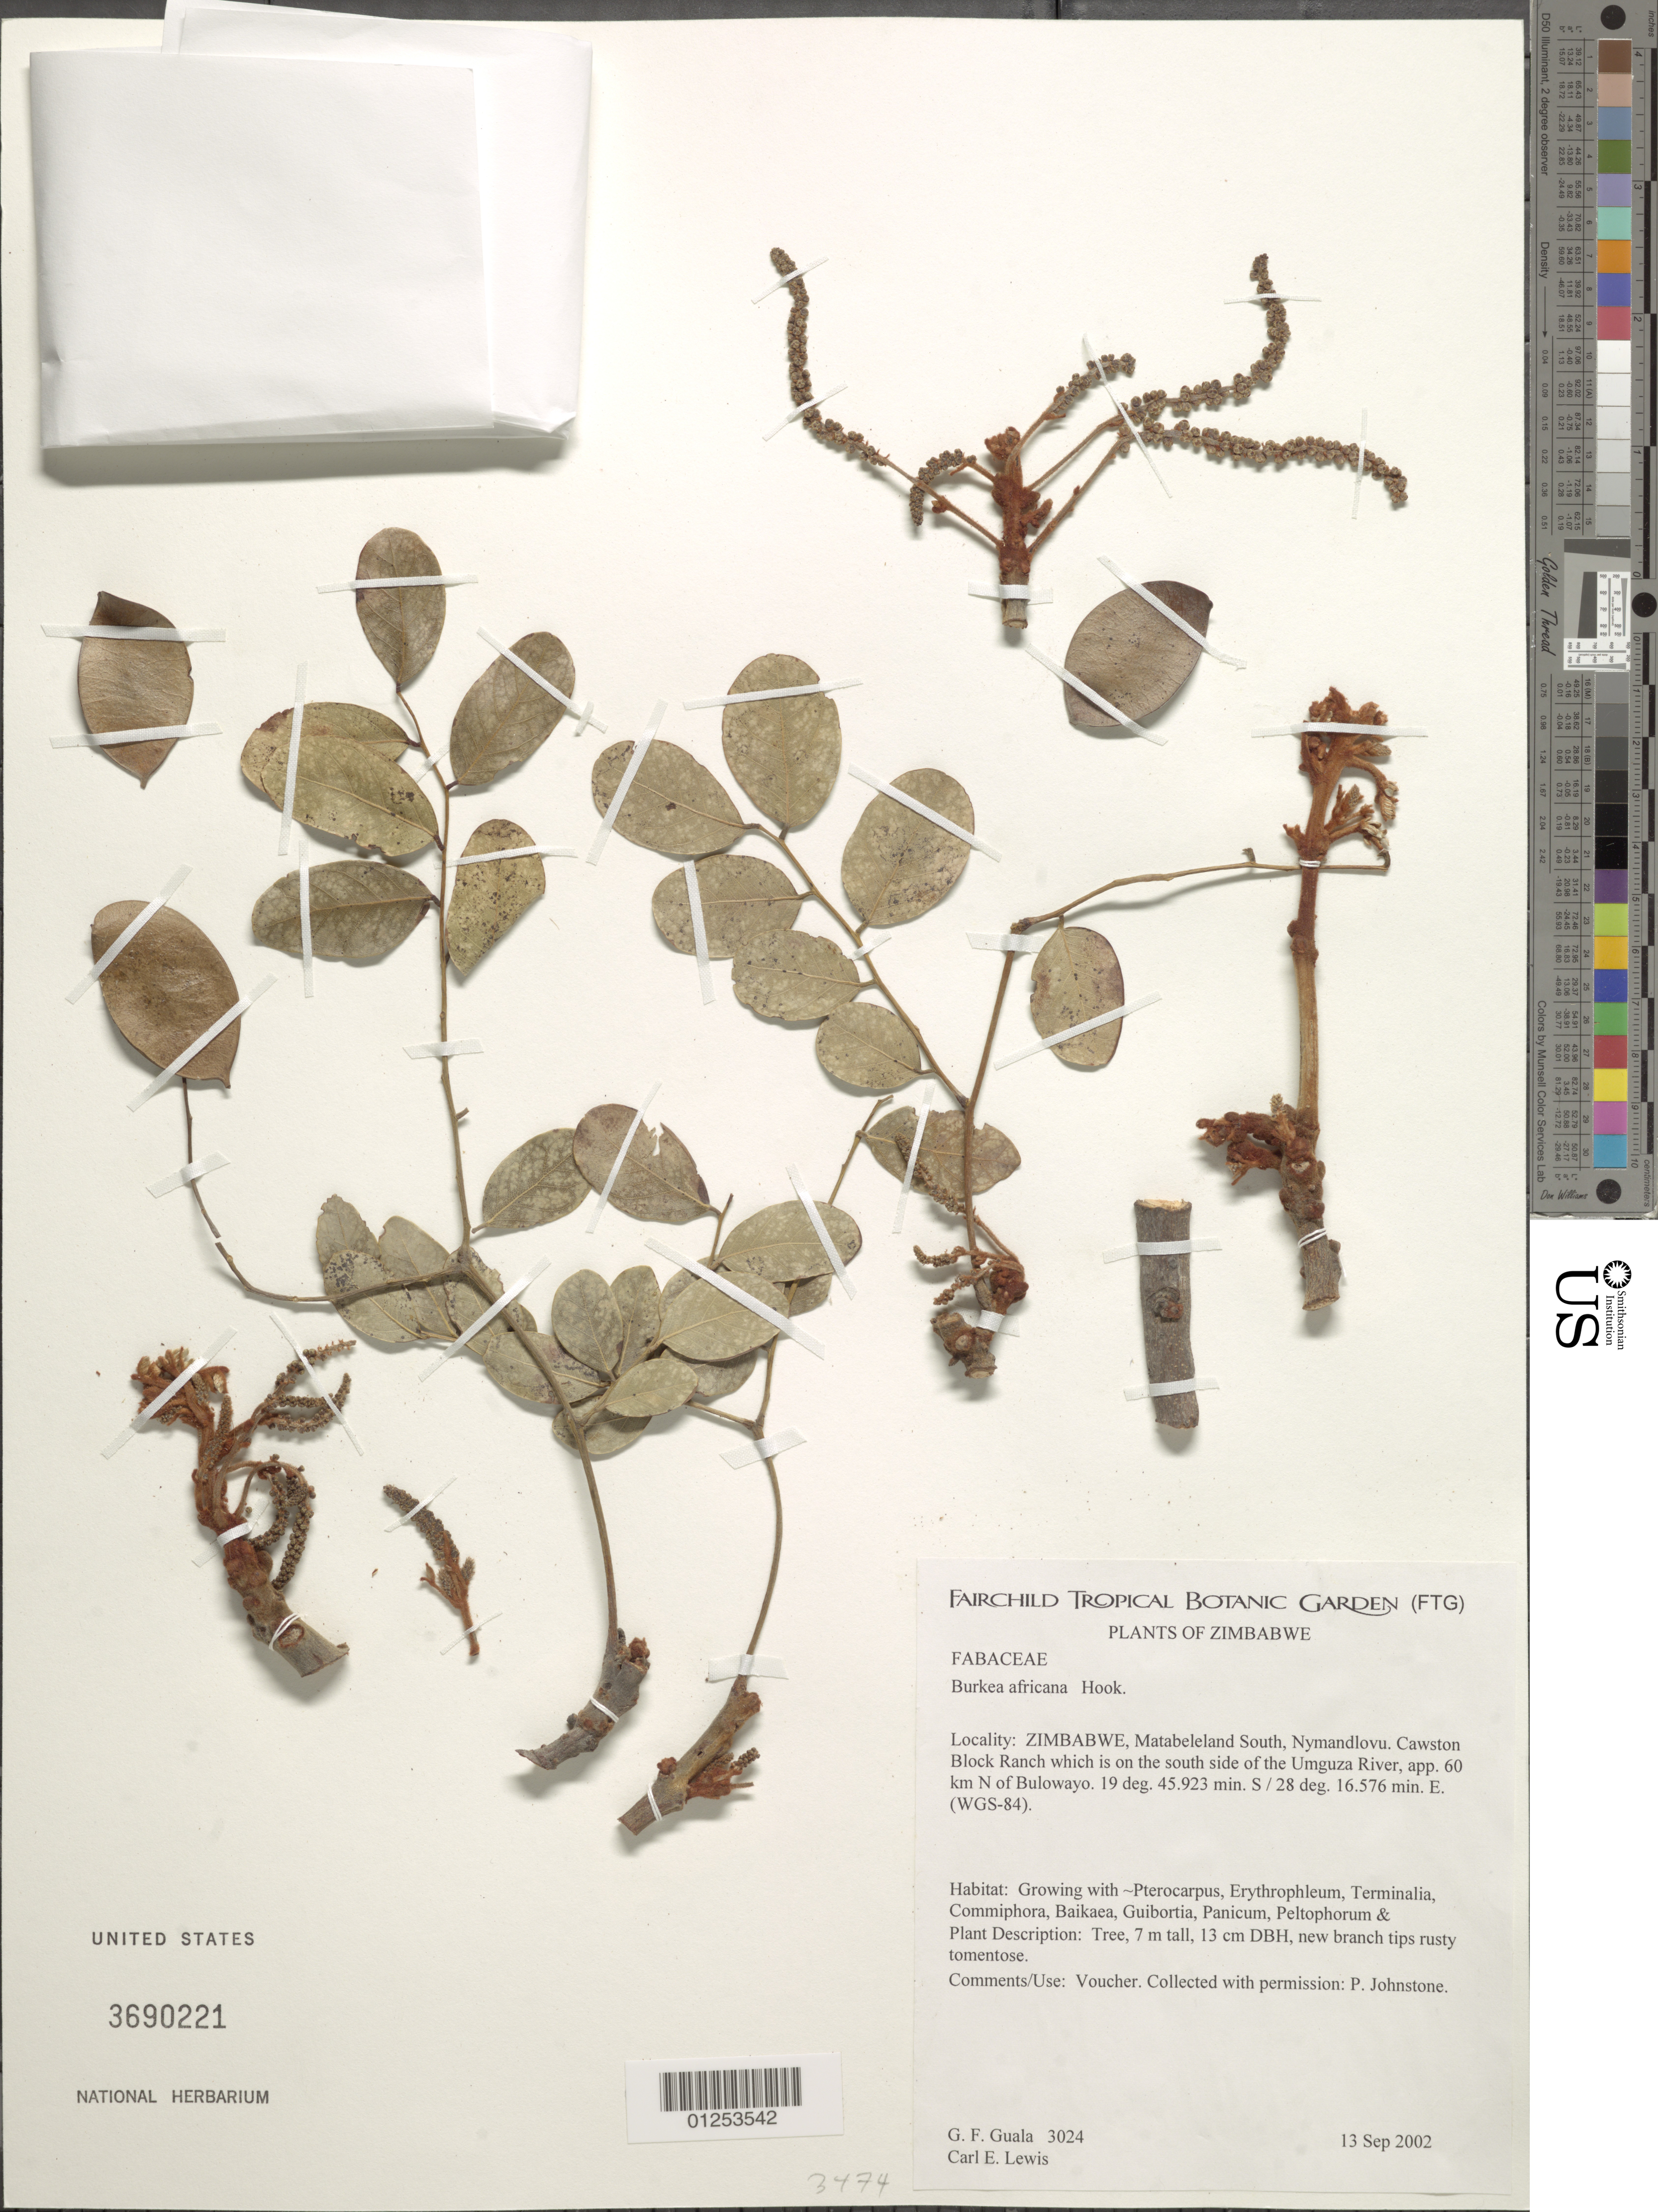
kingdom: Plantae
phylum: Tracheophyta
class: Magnoliopsida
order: Fabales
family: Fabaceae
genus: Burkea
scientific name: Burkea africana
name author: Hook.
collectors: G. Guala & C. Lewis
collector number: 3024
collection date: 2002-09-13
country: Zimbabwe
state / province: Matabeleland South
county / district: Nymandlovu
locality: Cawston Block Ranch which is on the south side of the Umguza River approx. 60 km N of Bulawayo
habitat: Growing with Pterocarpus, Erythrophleum, Terminalia, Commiphora, Baikaea, Guibortia, Panicum, Peltophorum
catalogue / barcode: US 3690221